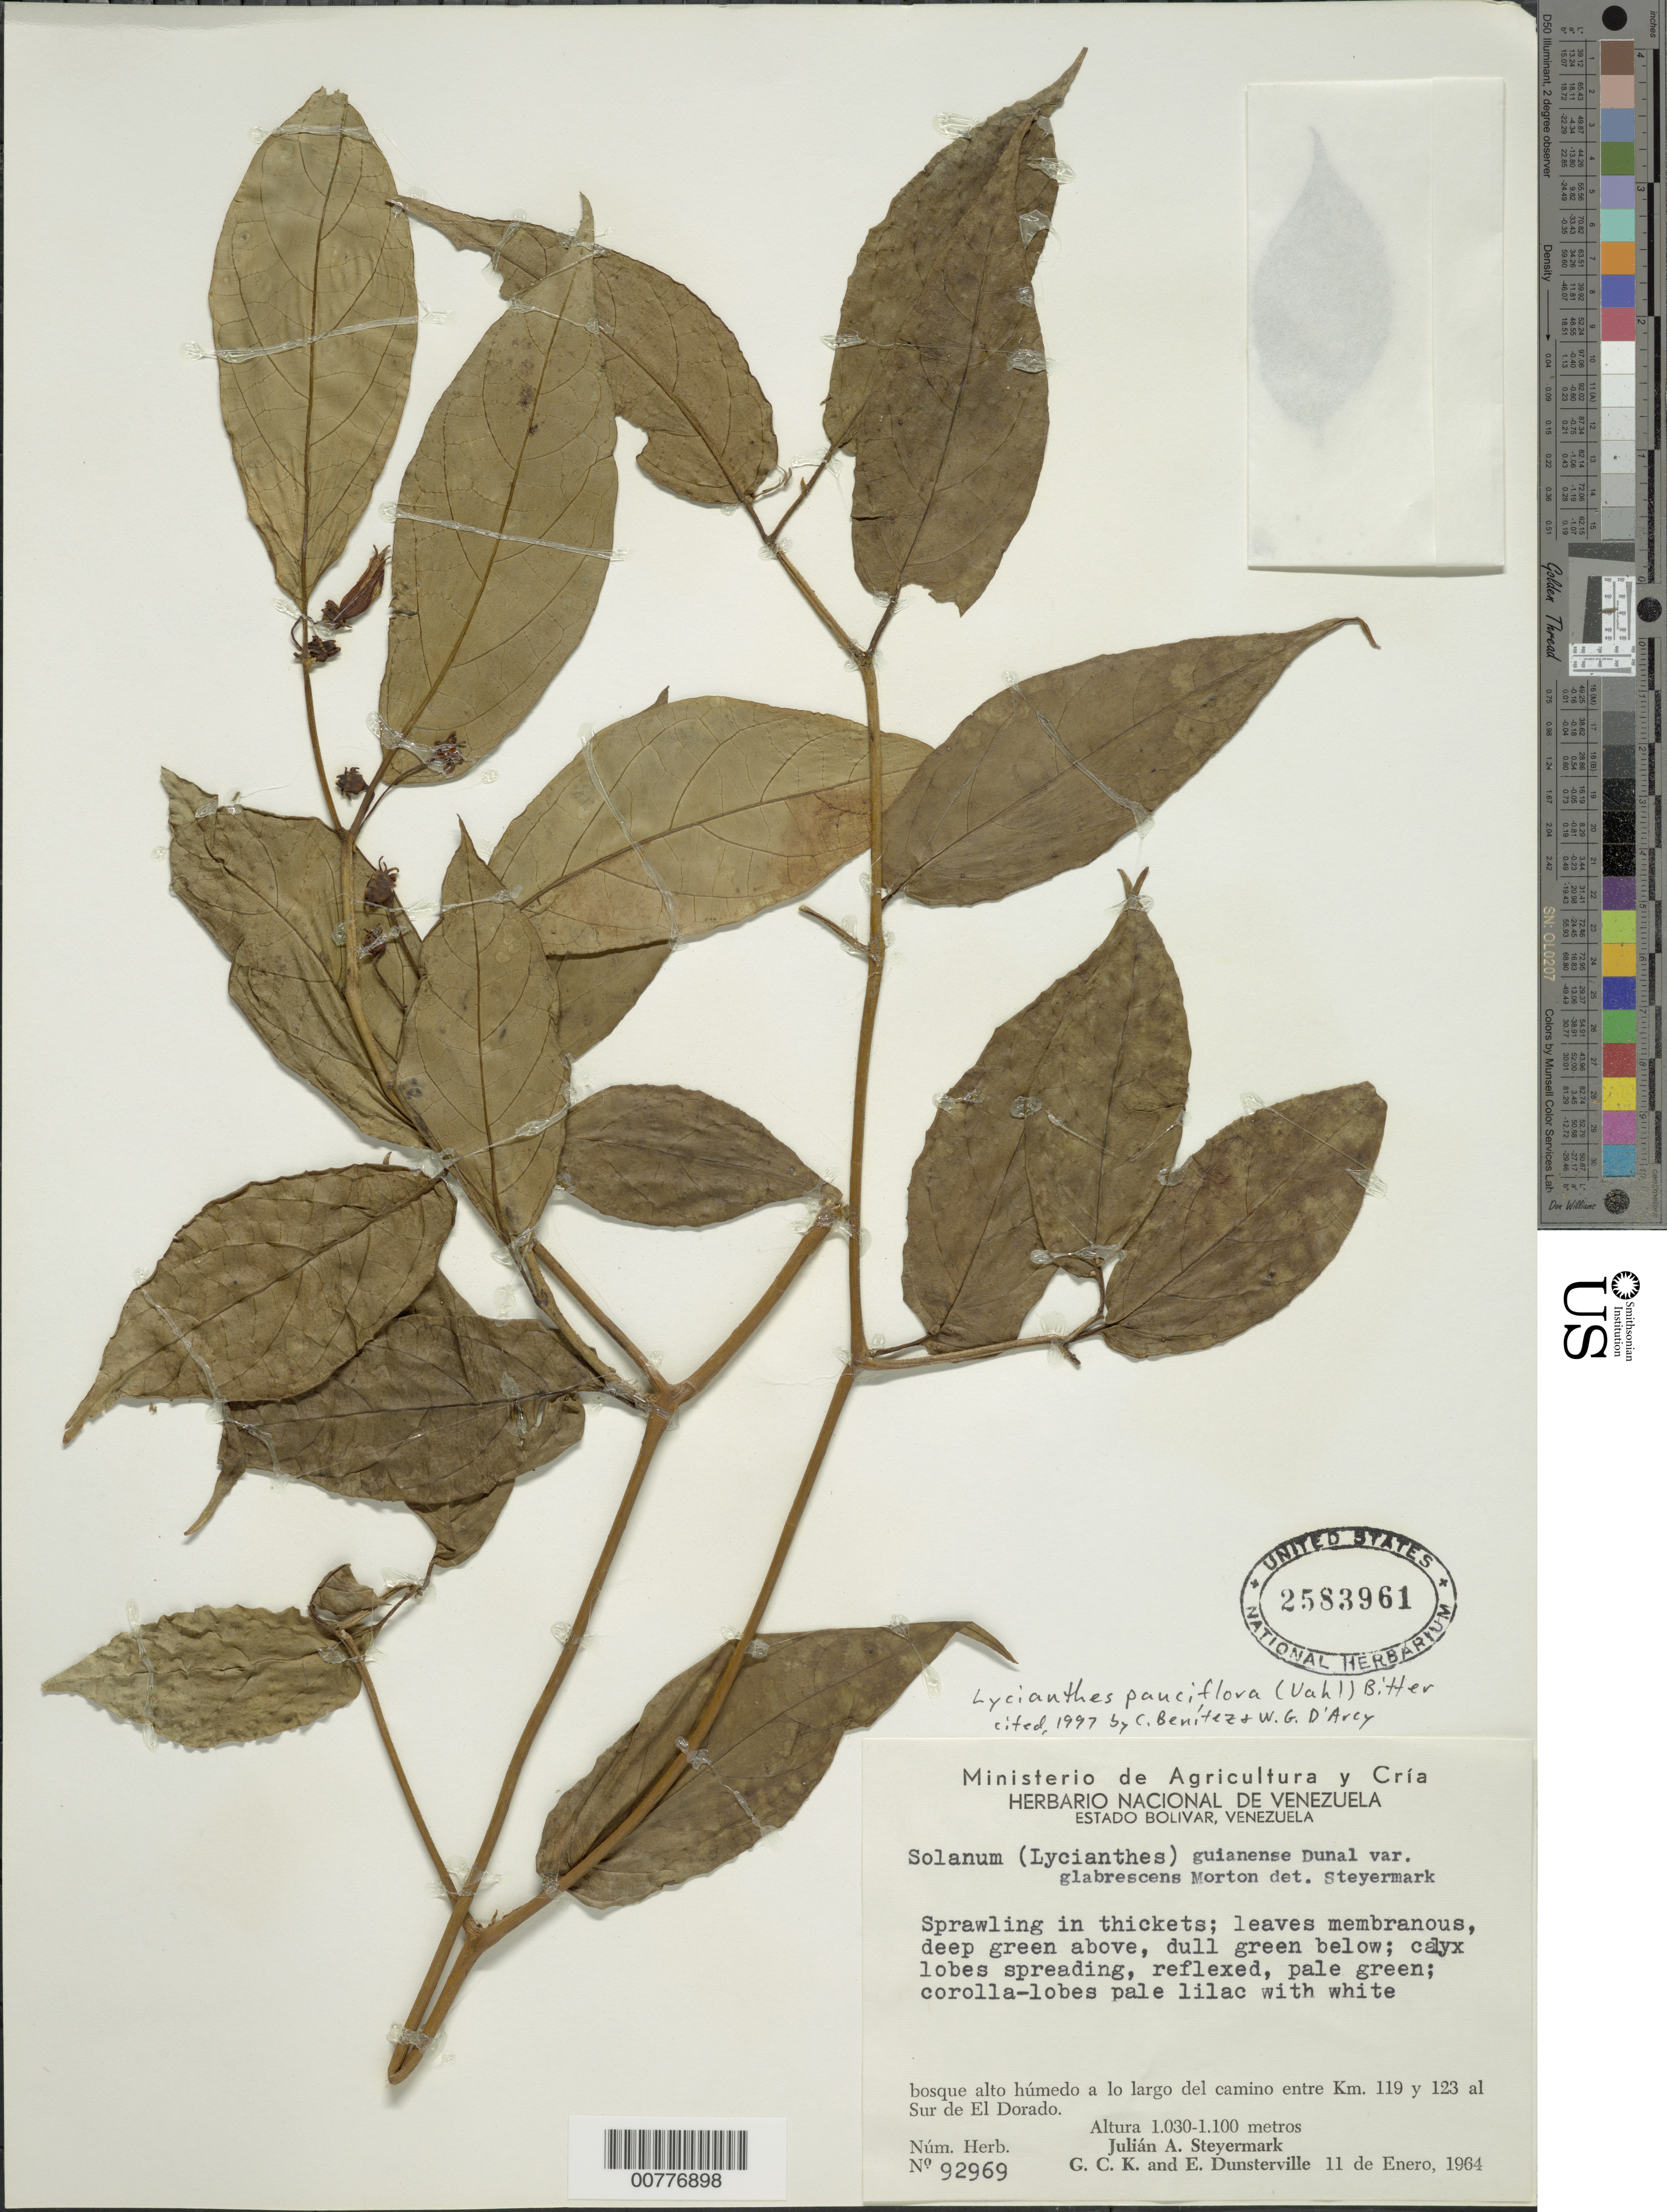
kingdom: Plantae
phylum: Tracheophyta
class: Magnoliopsida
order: Solanales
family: Solanaceae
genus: Lycianthes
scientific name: Lycianthes pauciflora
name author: (Vahl) Bitter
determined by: D'Arcy, W. G.; Benítez, C. E.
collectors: J. Steyermark, G. C. K. Dunsterville & E. Dunsterville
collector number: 92969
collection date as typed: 11-Jan-64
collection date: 1964-01-11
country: Venezuela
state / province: Bolívar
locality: El Dorado, S of, km 119-123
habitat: High humid forest along road; in thickets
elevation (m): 1030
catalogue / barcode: US 2583961